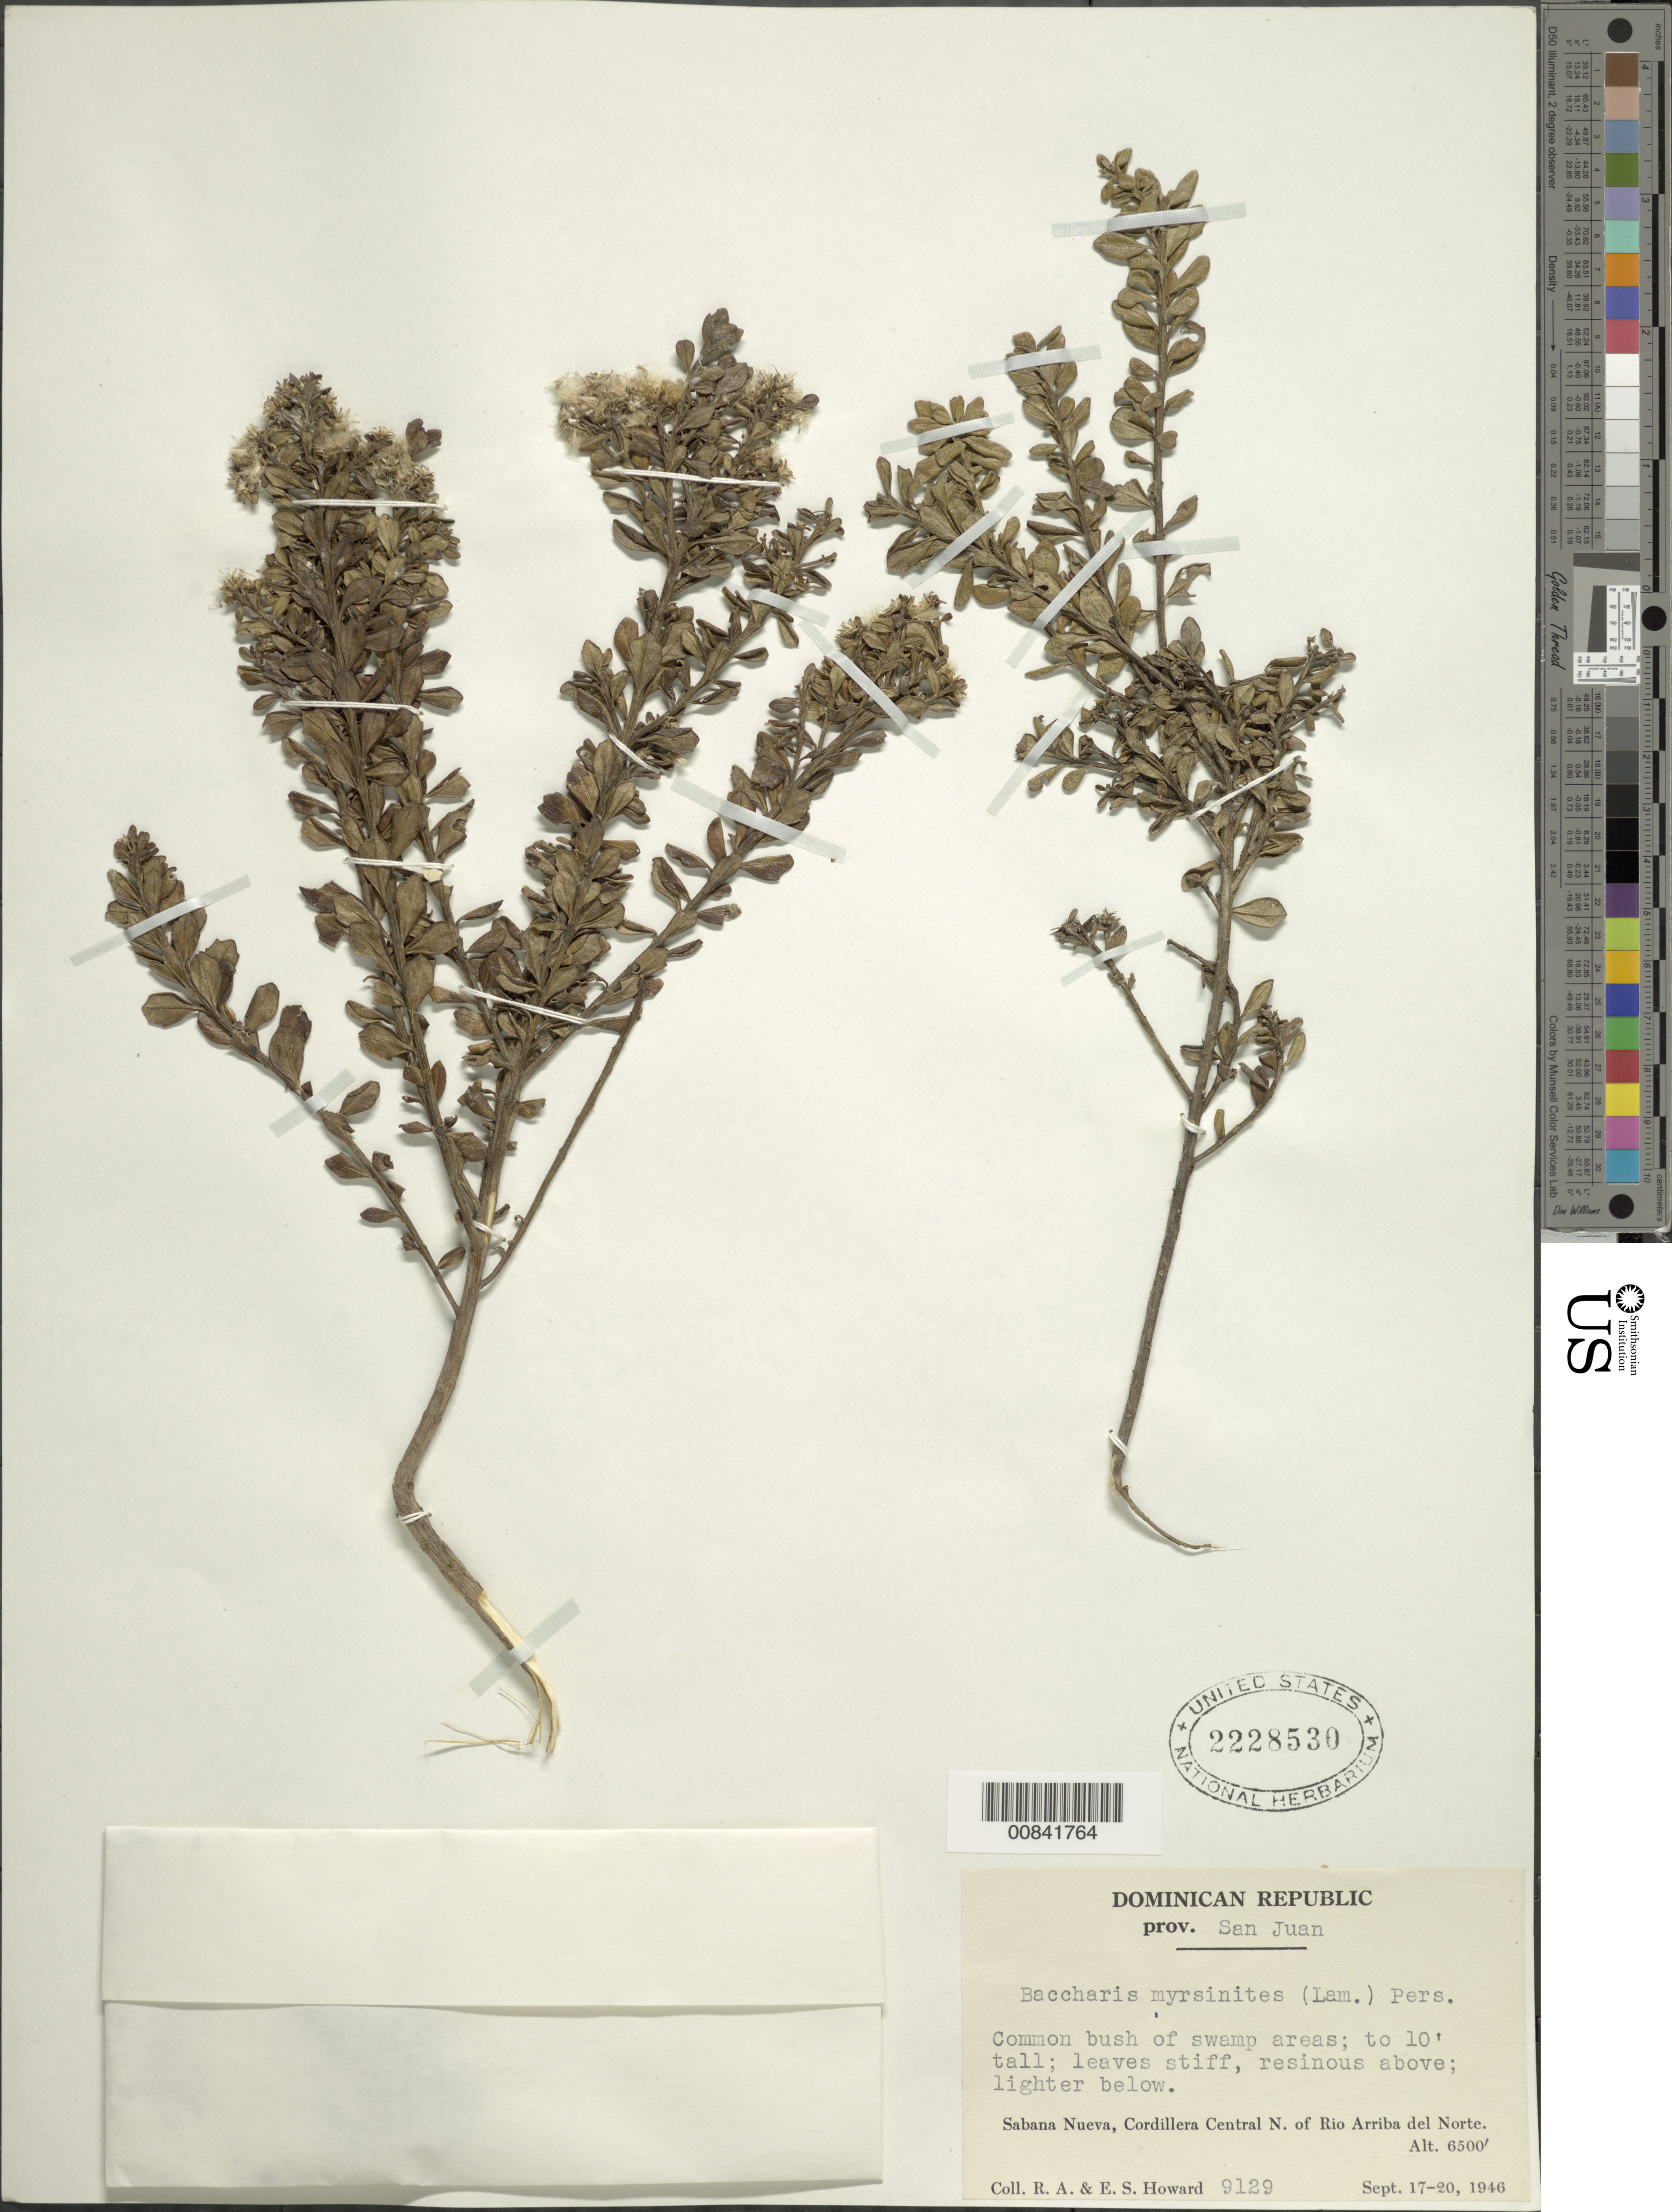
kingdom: Plantae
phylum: Tracheophyta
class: Magnoliopsida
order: Asterales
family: Asteraceae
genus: Baccharis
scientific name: Baccharis myrsinites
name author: Pers.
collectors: R. A. Howard & E. S. Howard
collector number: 9129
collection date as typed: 17 Sep 1946 to 20 Sep 1946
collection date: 1946-09-17/1946-09-20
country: Dominican Republic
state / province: San Juan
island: Hispaniola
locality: Sabana Nueva, Cordillera Central N. of Rio Arriba del Norte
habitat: Swamp areas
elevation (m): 1981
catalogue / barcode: US 2228530